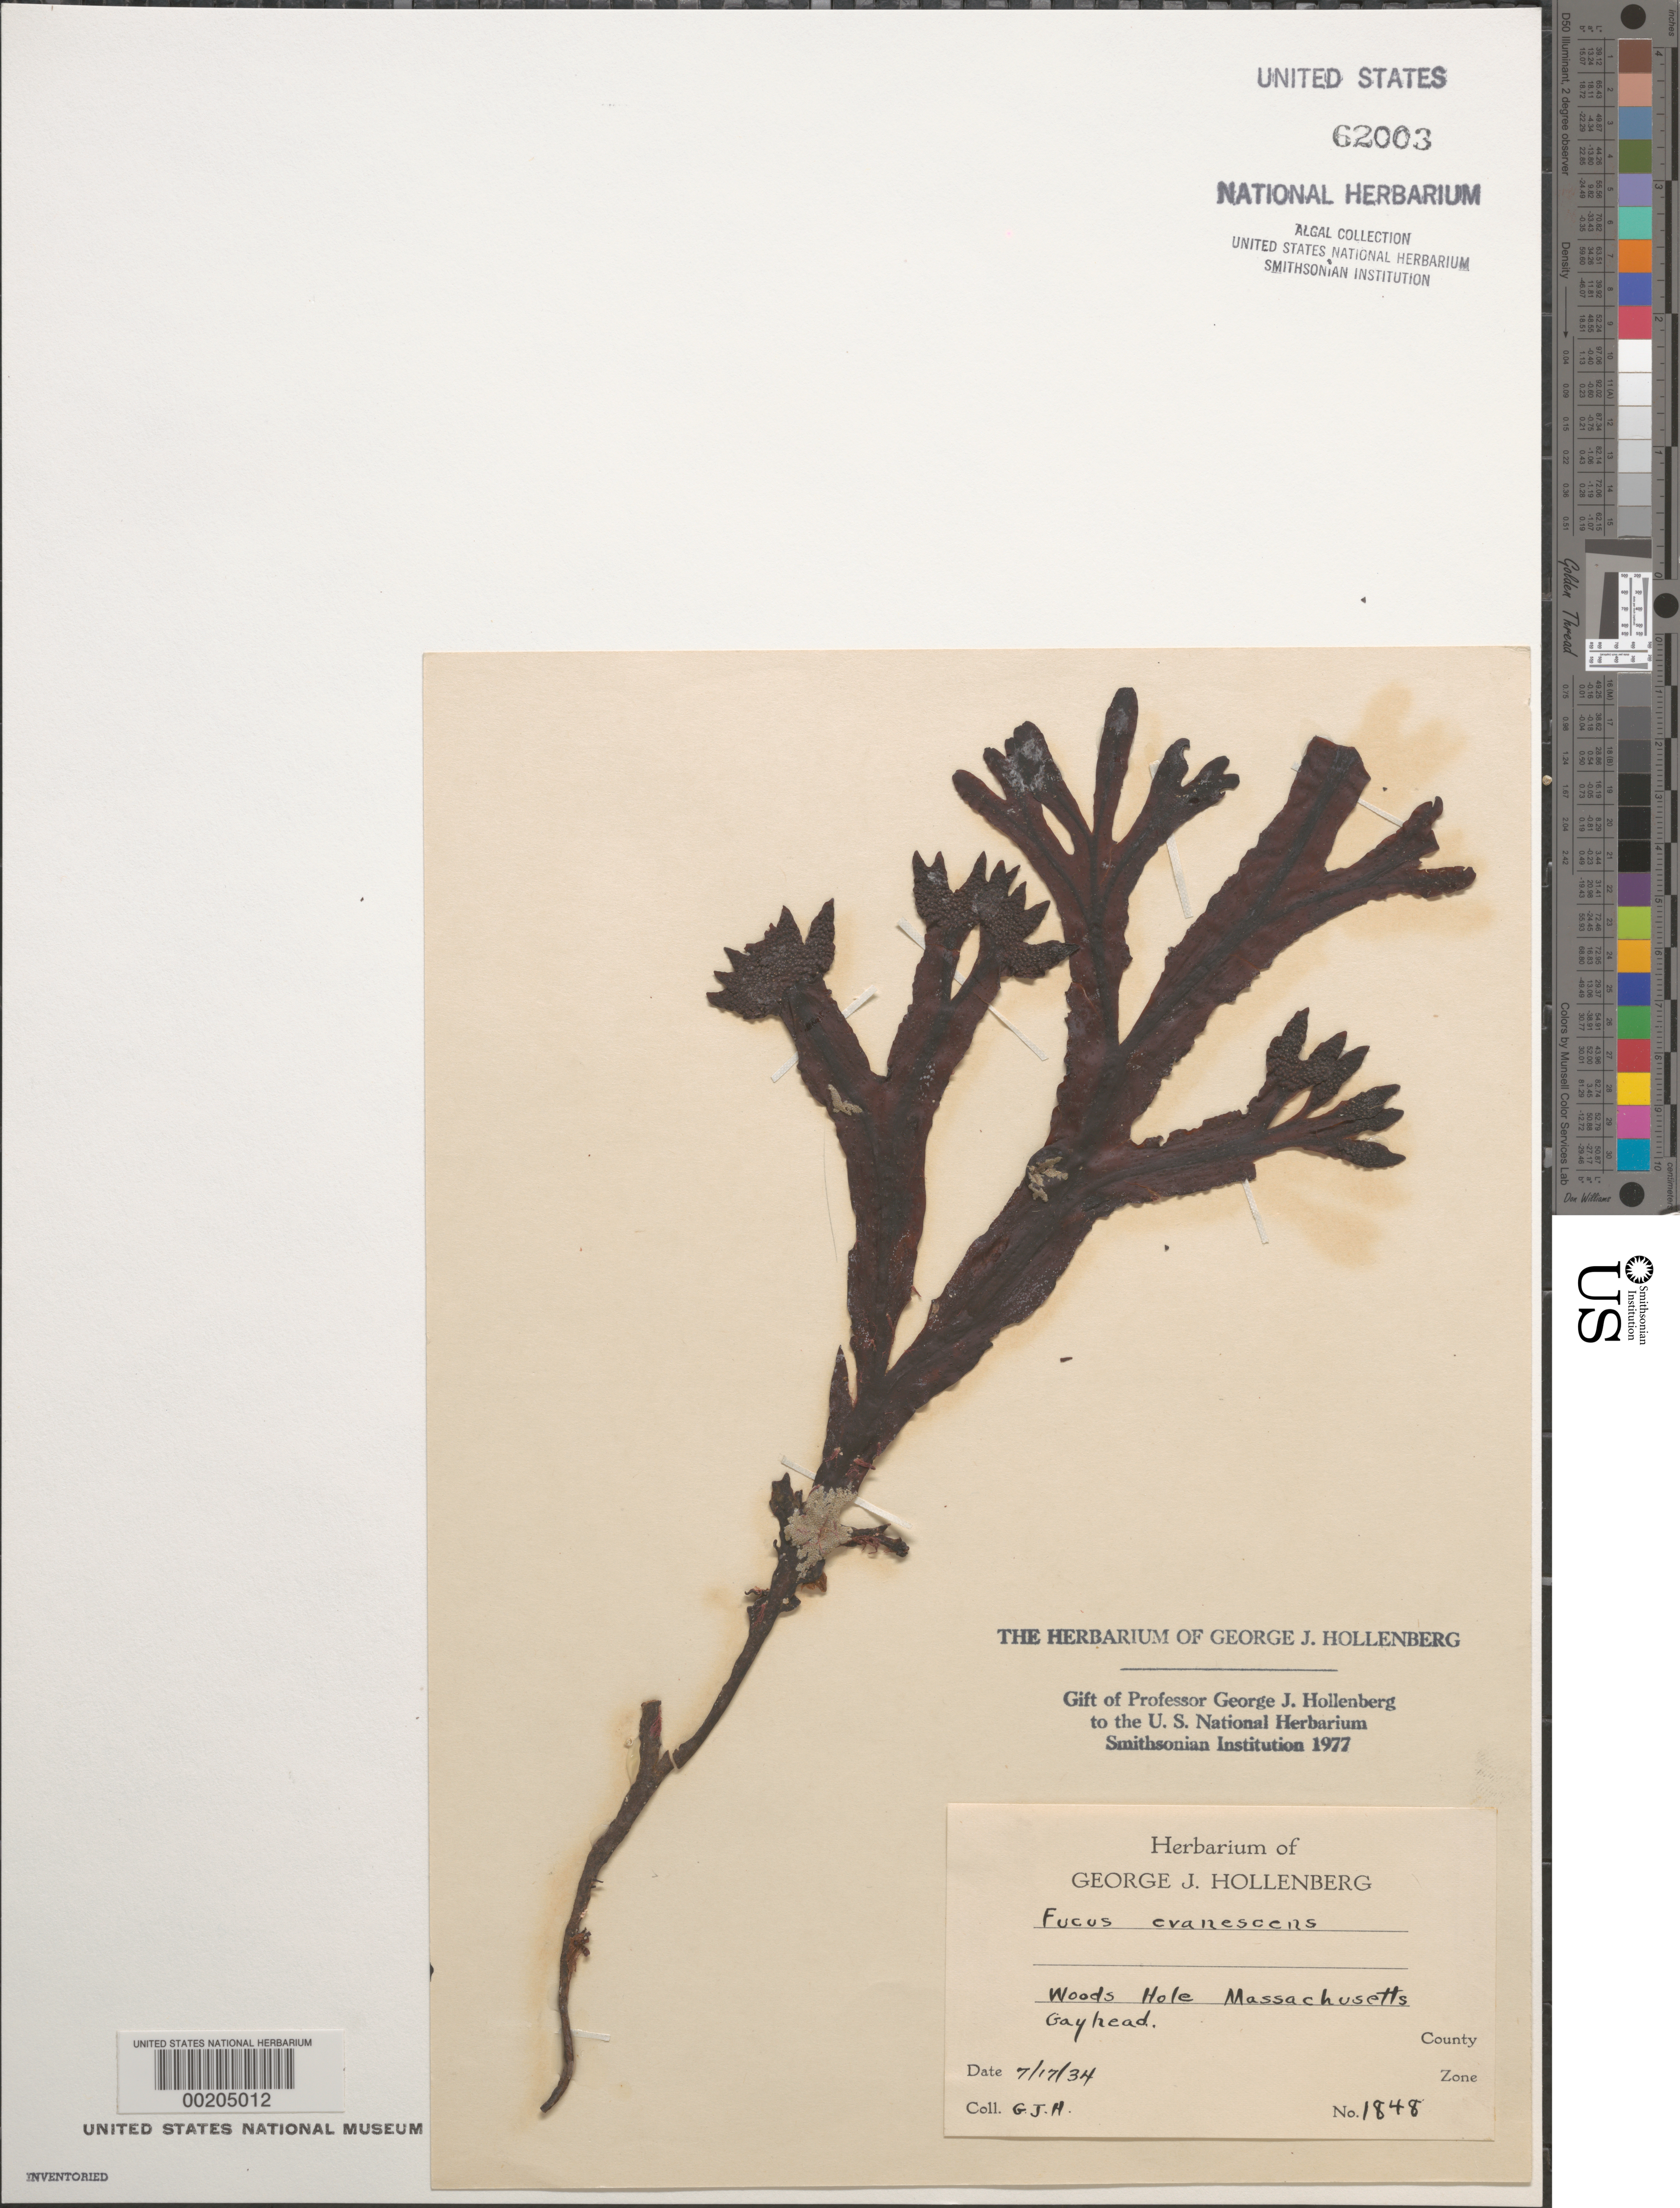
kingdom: Chromista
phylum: Ochrophyta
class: Phaeophyceae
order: Fucales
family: Fucaceae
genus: Fucus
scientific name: Fucus distichus subsp. evanescens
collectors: G. Hollenberg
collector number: GJH 1848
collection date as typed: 17 Jul 1934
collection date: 1934-07-17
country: United States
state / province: Massachusetts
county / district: Dukes County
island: Martha's Vineyard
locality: Gay Head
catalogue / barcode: US 62003